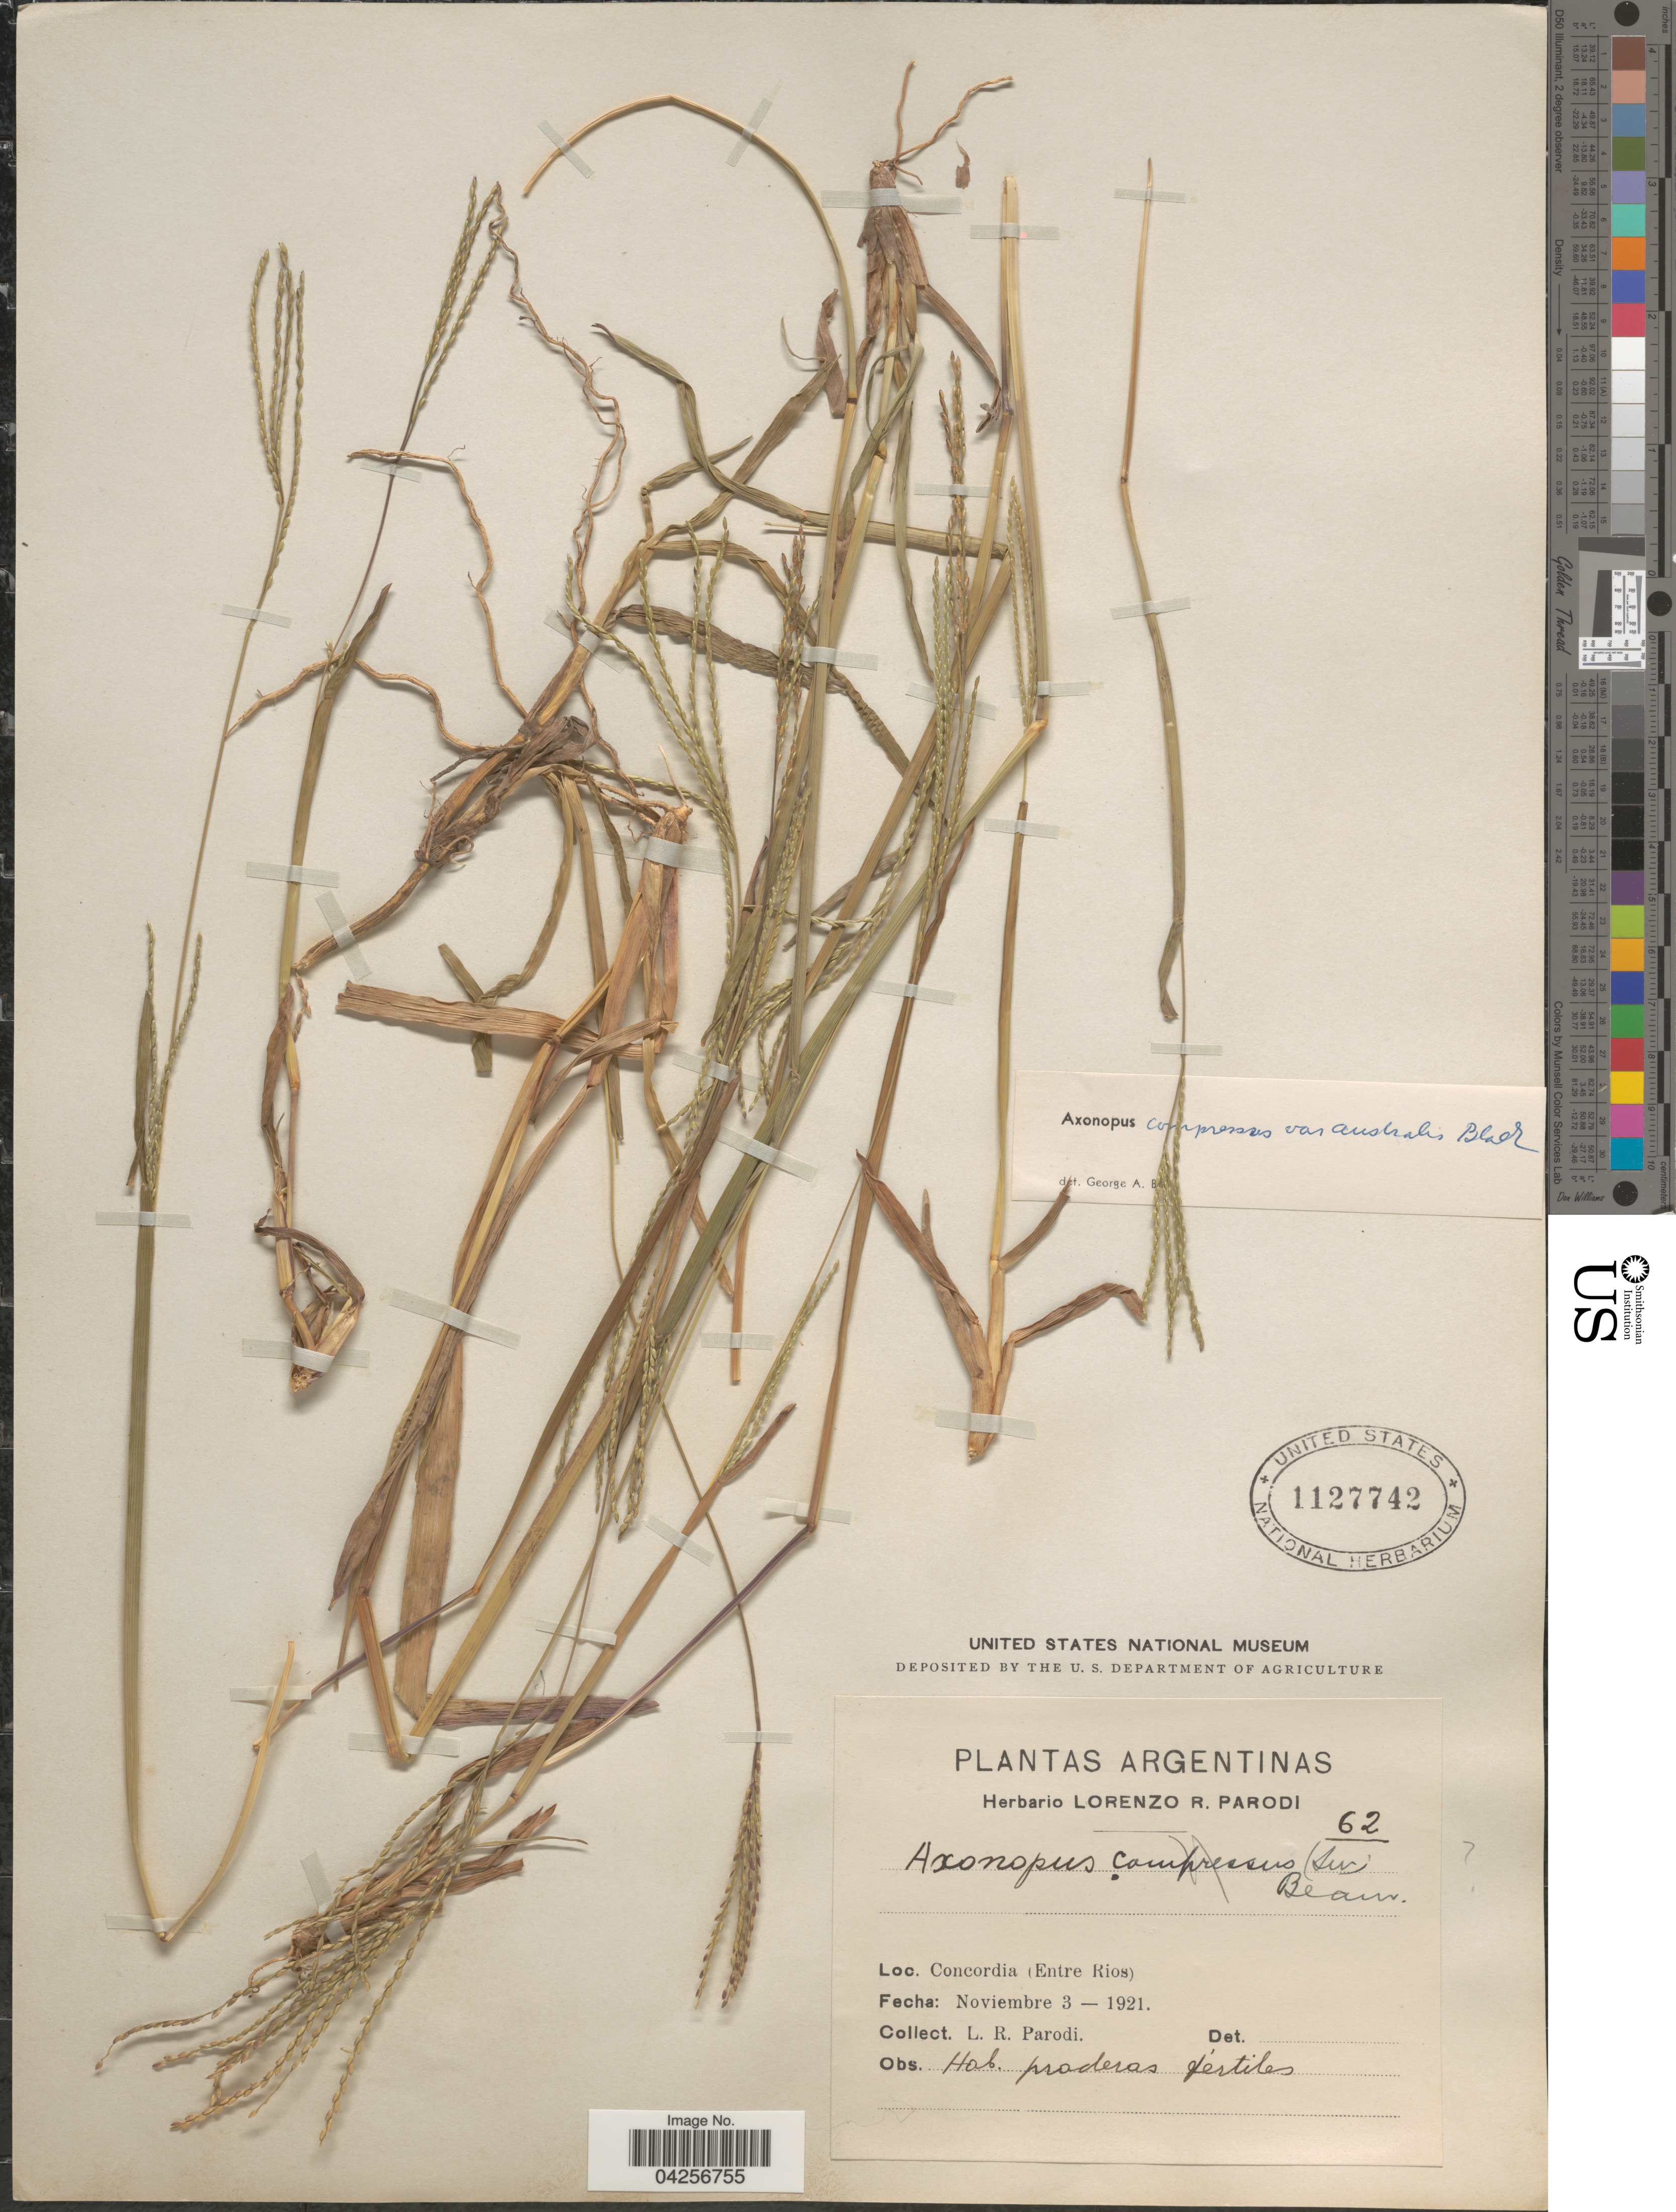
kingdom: Plantae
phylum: Tracheophyta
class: Liliopsida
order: Poales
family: Poaceae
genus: Axonopus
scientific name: Axonopus compressus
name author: (Sw.) P. Beauv.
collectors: L. R. Parodi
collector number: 62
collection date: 1921-11-03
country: Argentina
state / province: Entre Rios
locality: Concordia.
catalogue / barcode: US 1127742